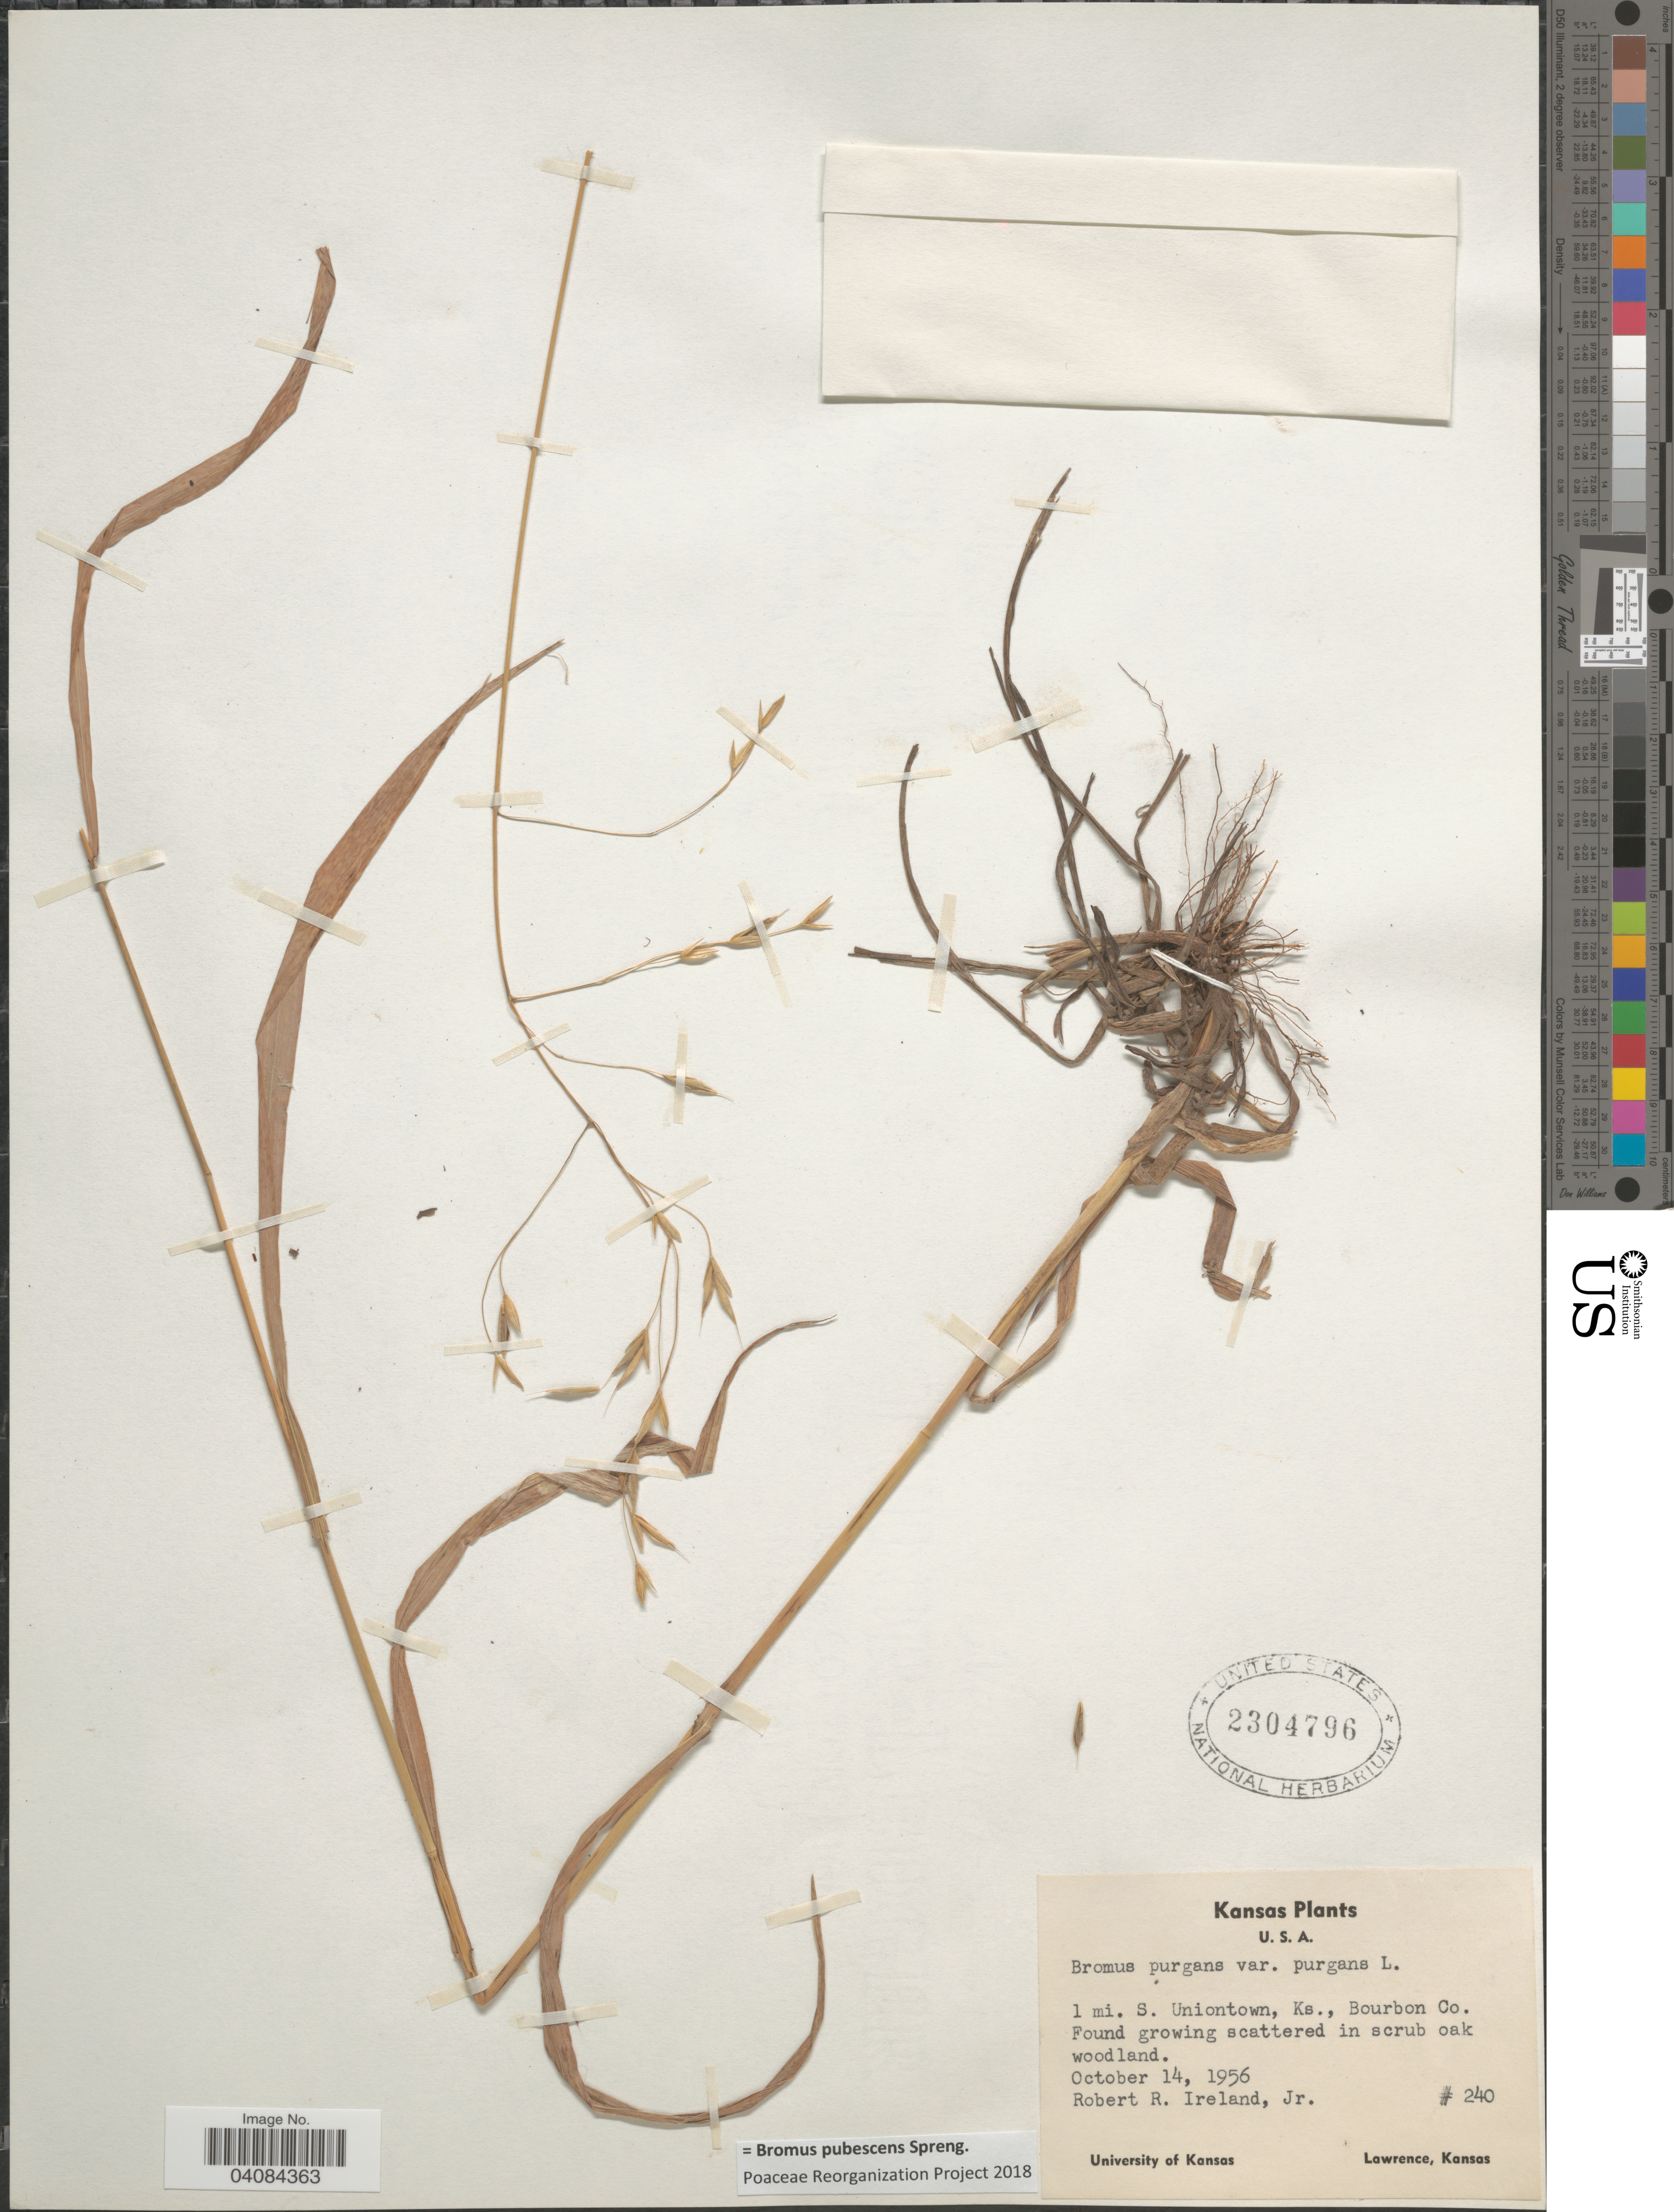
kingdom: Plantae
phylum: Tracheophyta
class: Liliopsida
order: Poales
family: Poaceae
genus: Bromus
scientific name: Bromus pubescens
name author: Muhl. ex Willd.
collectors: R. Ireland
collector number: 240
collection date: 1956-10-14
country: United States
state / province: Kansas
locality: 1 mi. S. Uniontown, Bourbon Co.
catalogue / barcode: US 2304796